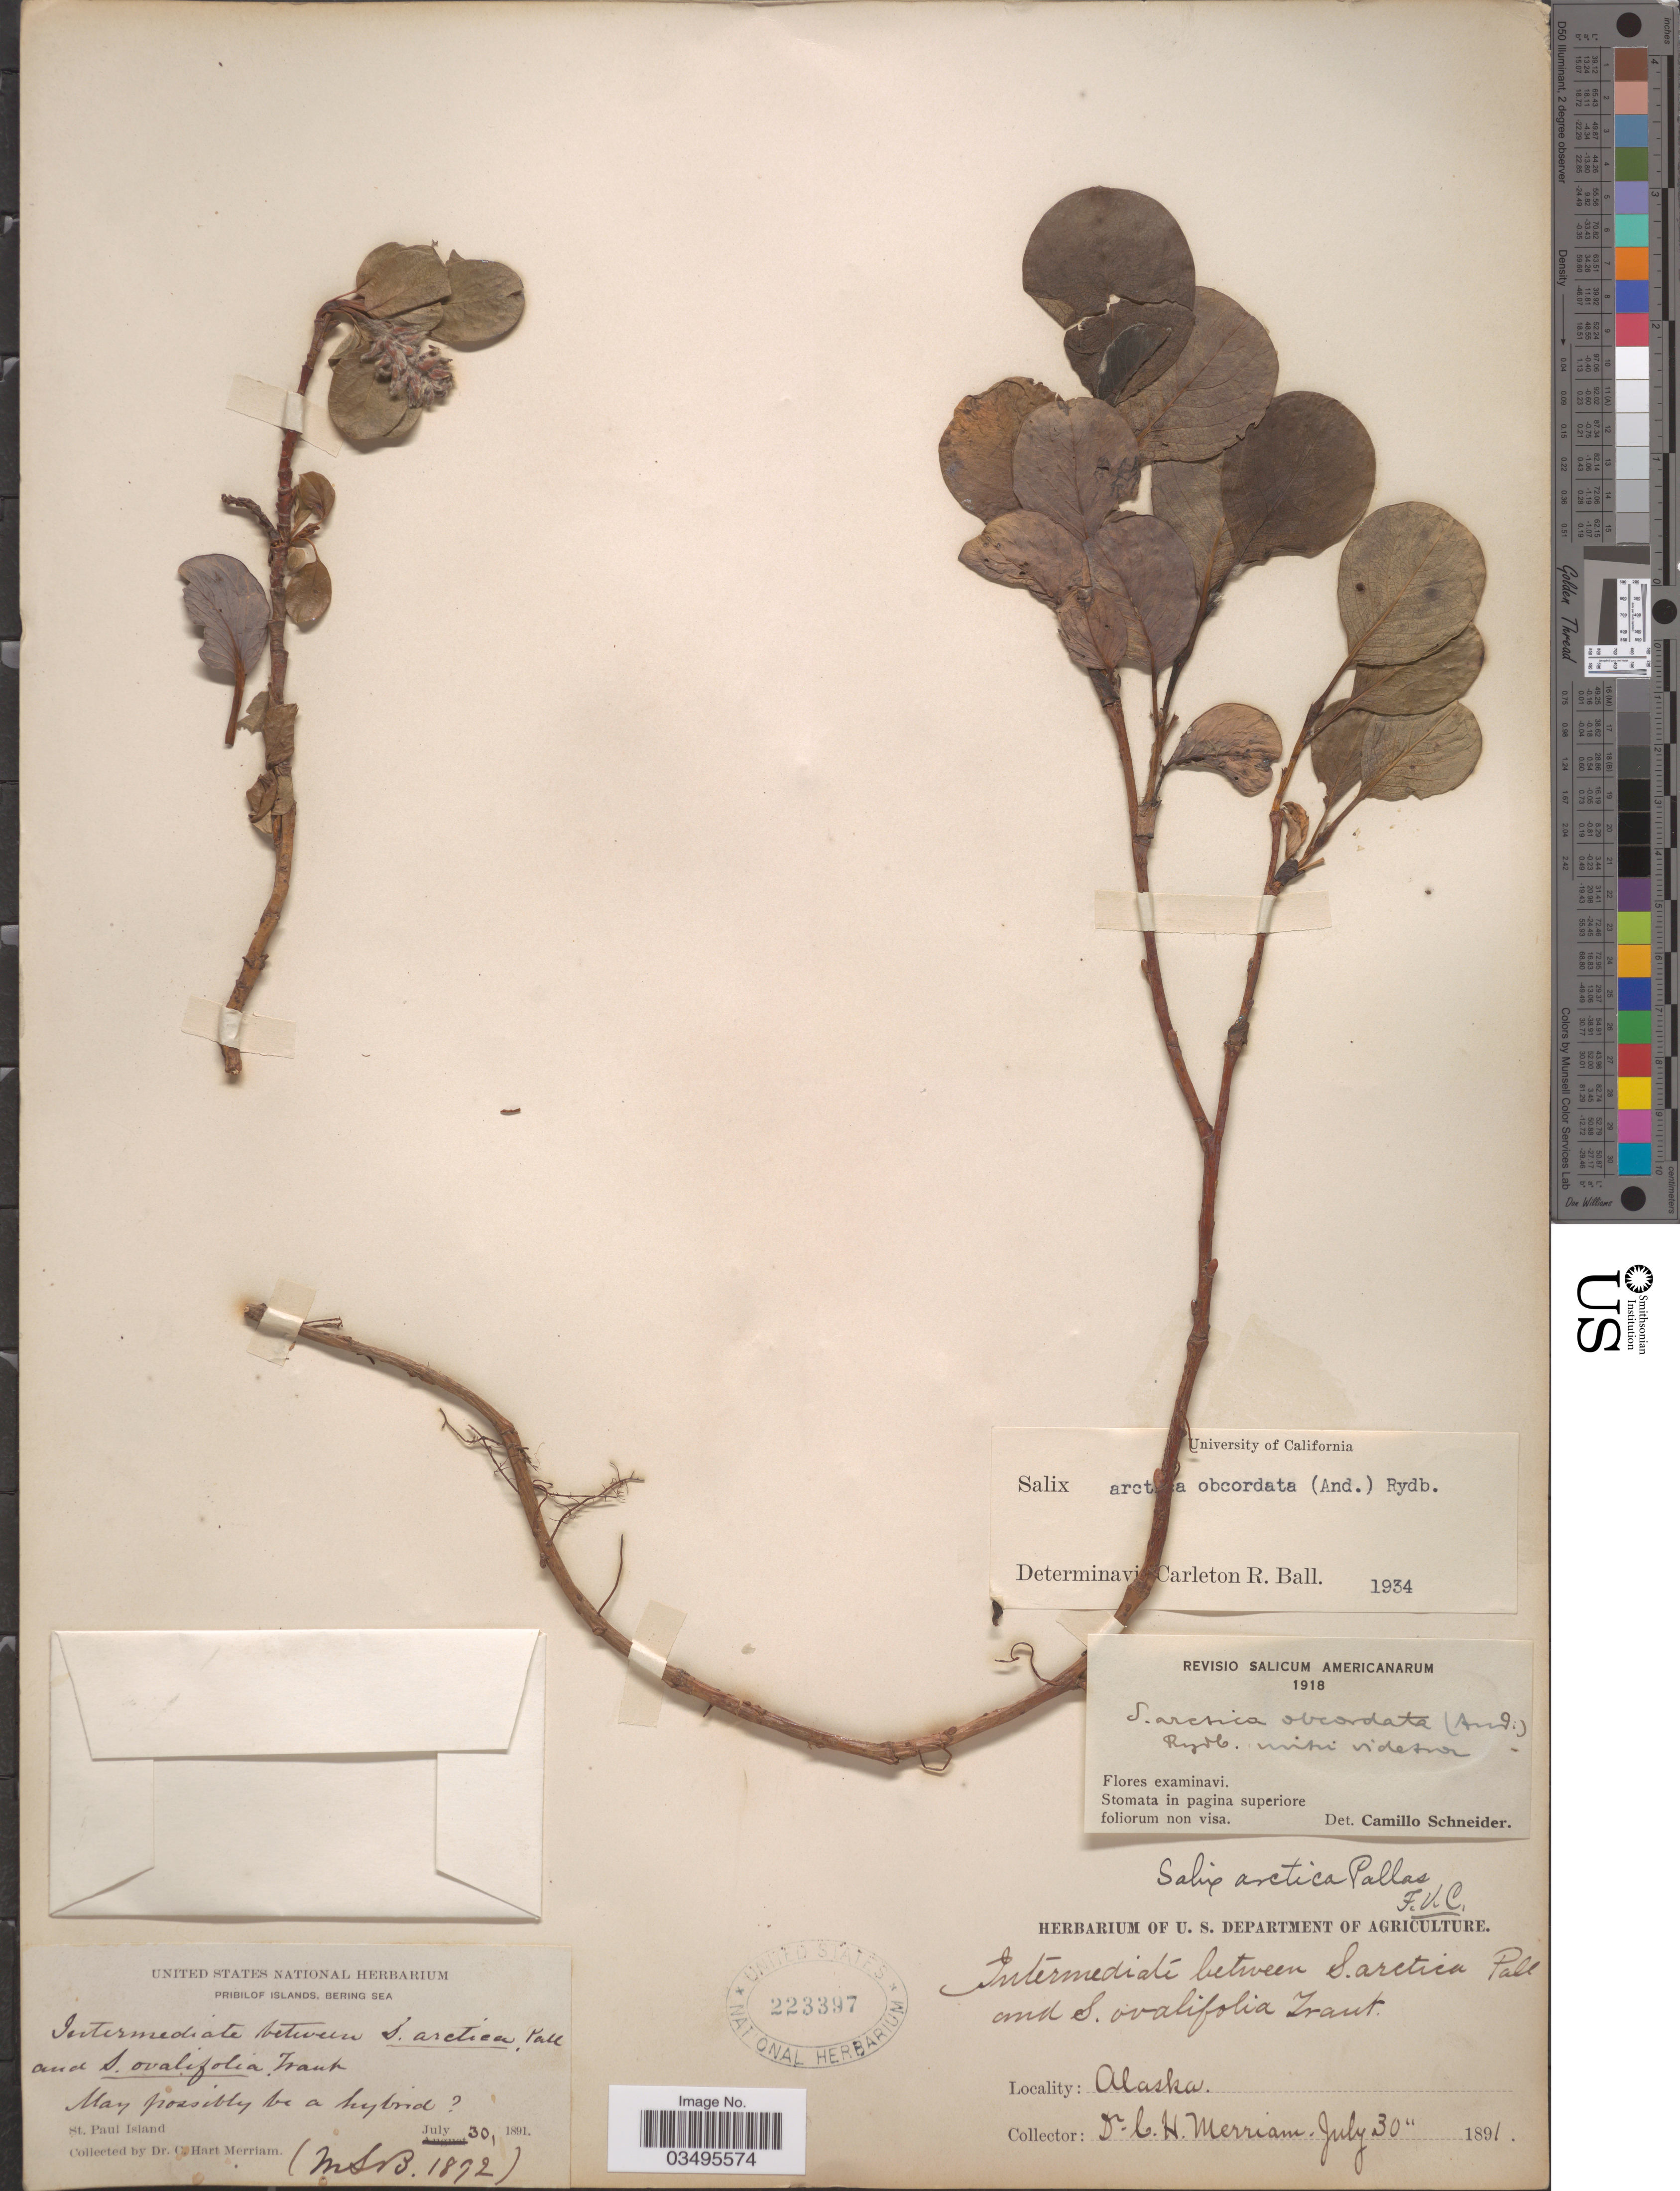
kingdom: Plantae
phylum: Tracheophyta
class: Magnoliopsida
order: Malpighiales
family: Salicaceae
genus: Salix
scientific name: Salix arctica var. obcordata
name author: (Andersson) Rydb.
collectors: C. Merriam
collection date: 1891-07-30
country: United States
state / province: Alaska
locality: Pribilof Islands, Bering Sea. St. Paul Island.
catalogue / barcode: US 223397